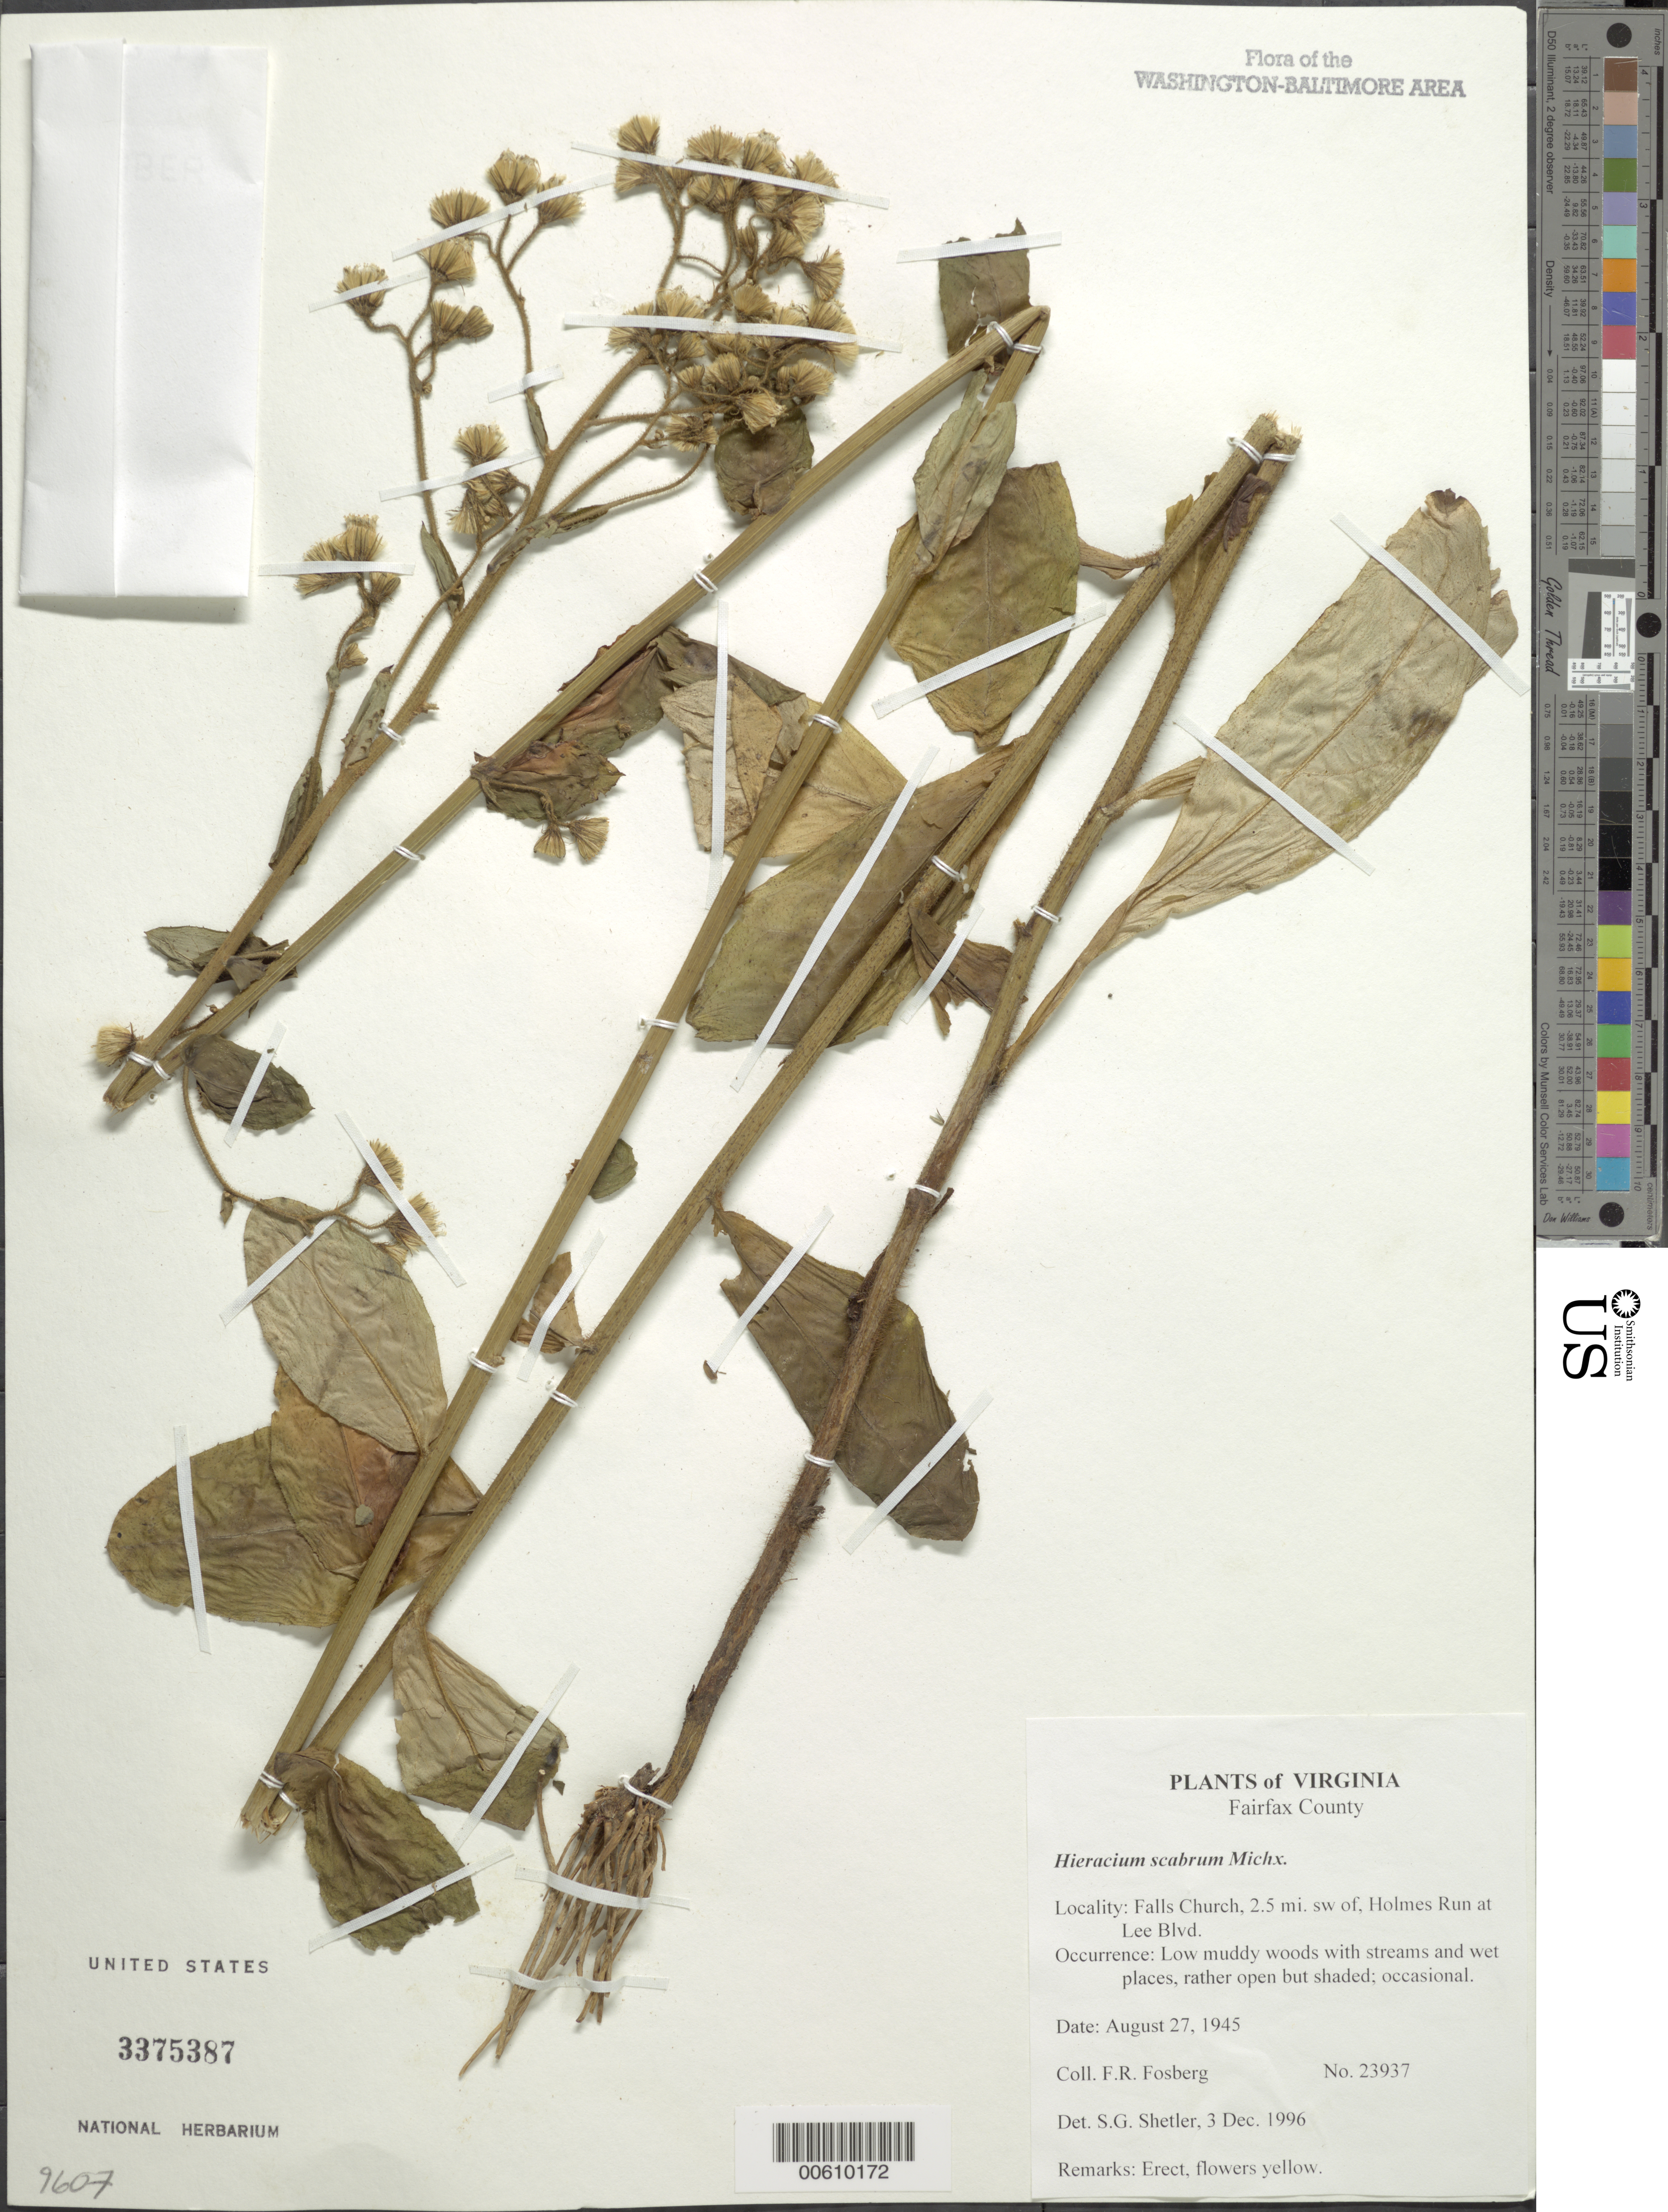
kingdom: Plantae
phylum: Tracheophyta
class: Magnoliopsida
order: Asterales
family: Asteraceae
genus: Pilosella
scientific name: Pilosella verruculata subsp. verruculata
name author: (Link) Soják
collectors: F. R. Fosberg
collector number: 23937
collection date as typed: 27 Aug 1945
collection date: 1945-08-27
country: United States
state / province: Virginia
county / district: Fairfax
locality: Falls Church, 2.5 mi. sw of, Holmes Run at Lee Blvd.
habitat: Low muddy woods with streams and wet places, rather open but shaded; occasional.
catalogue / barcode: US 3375387